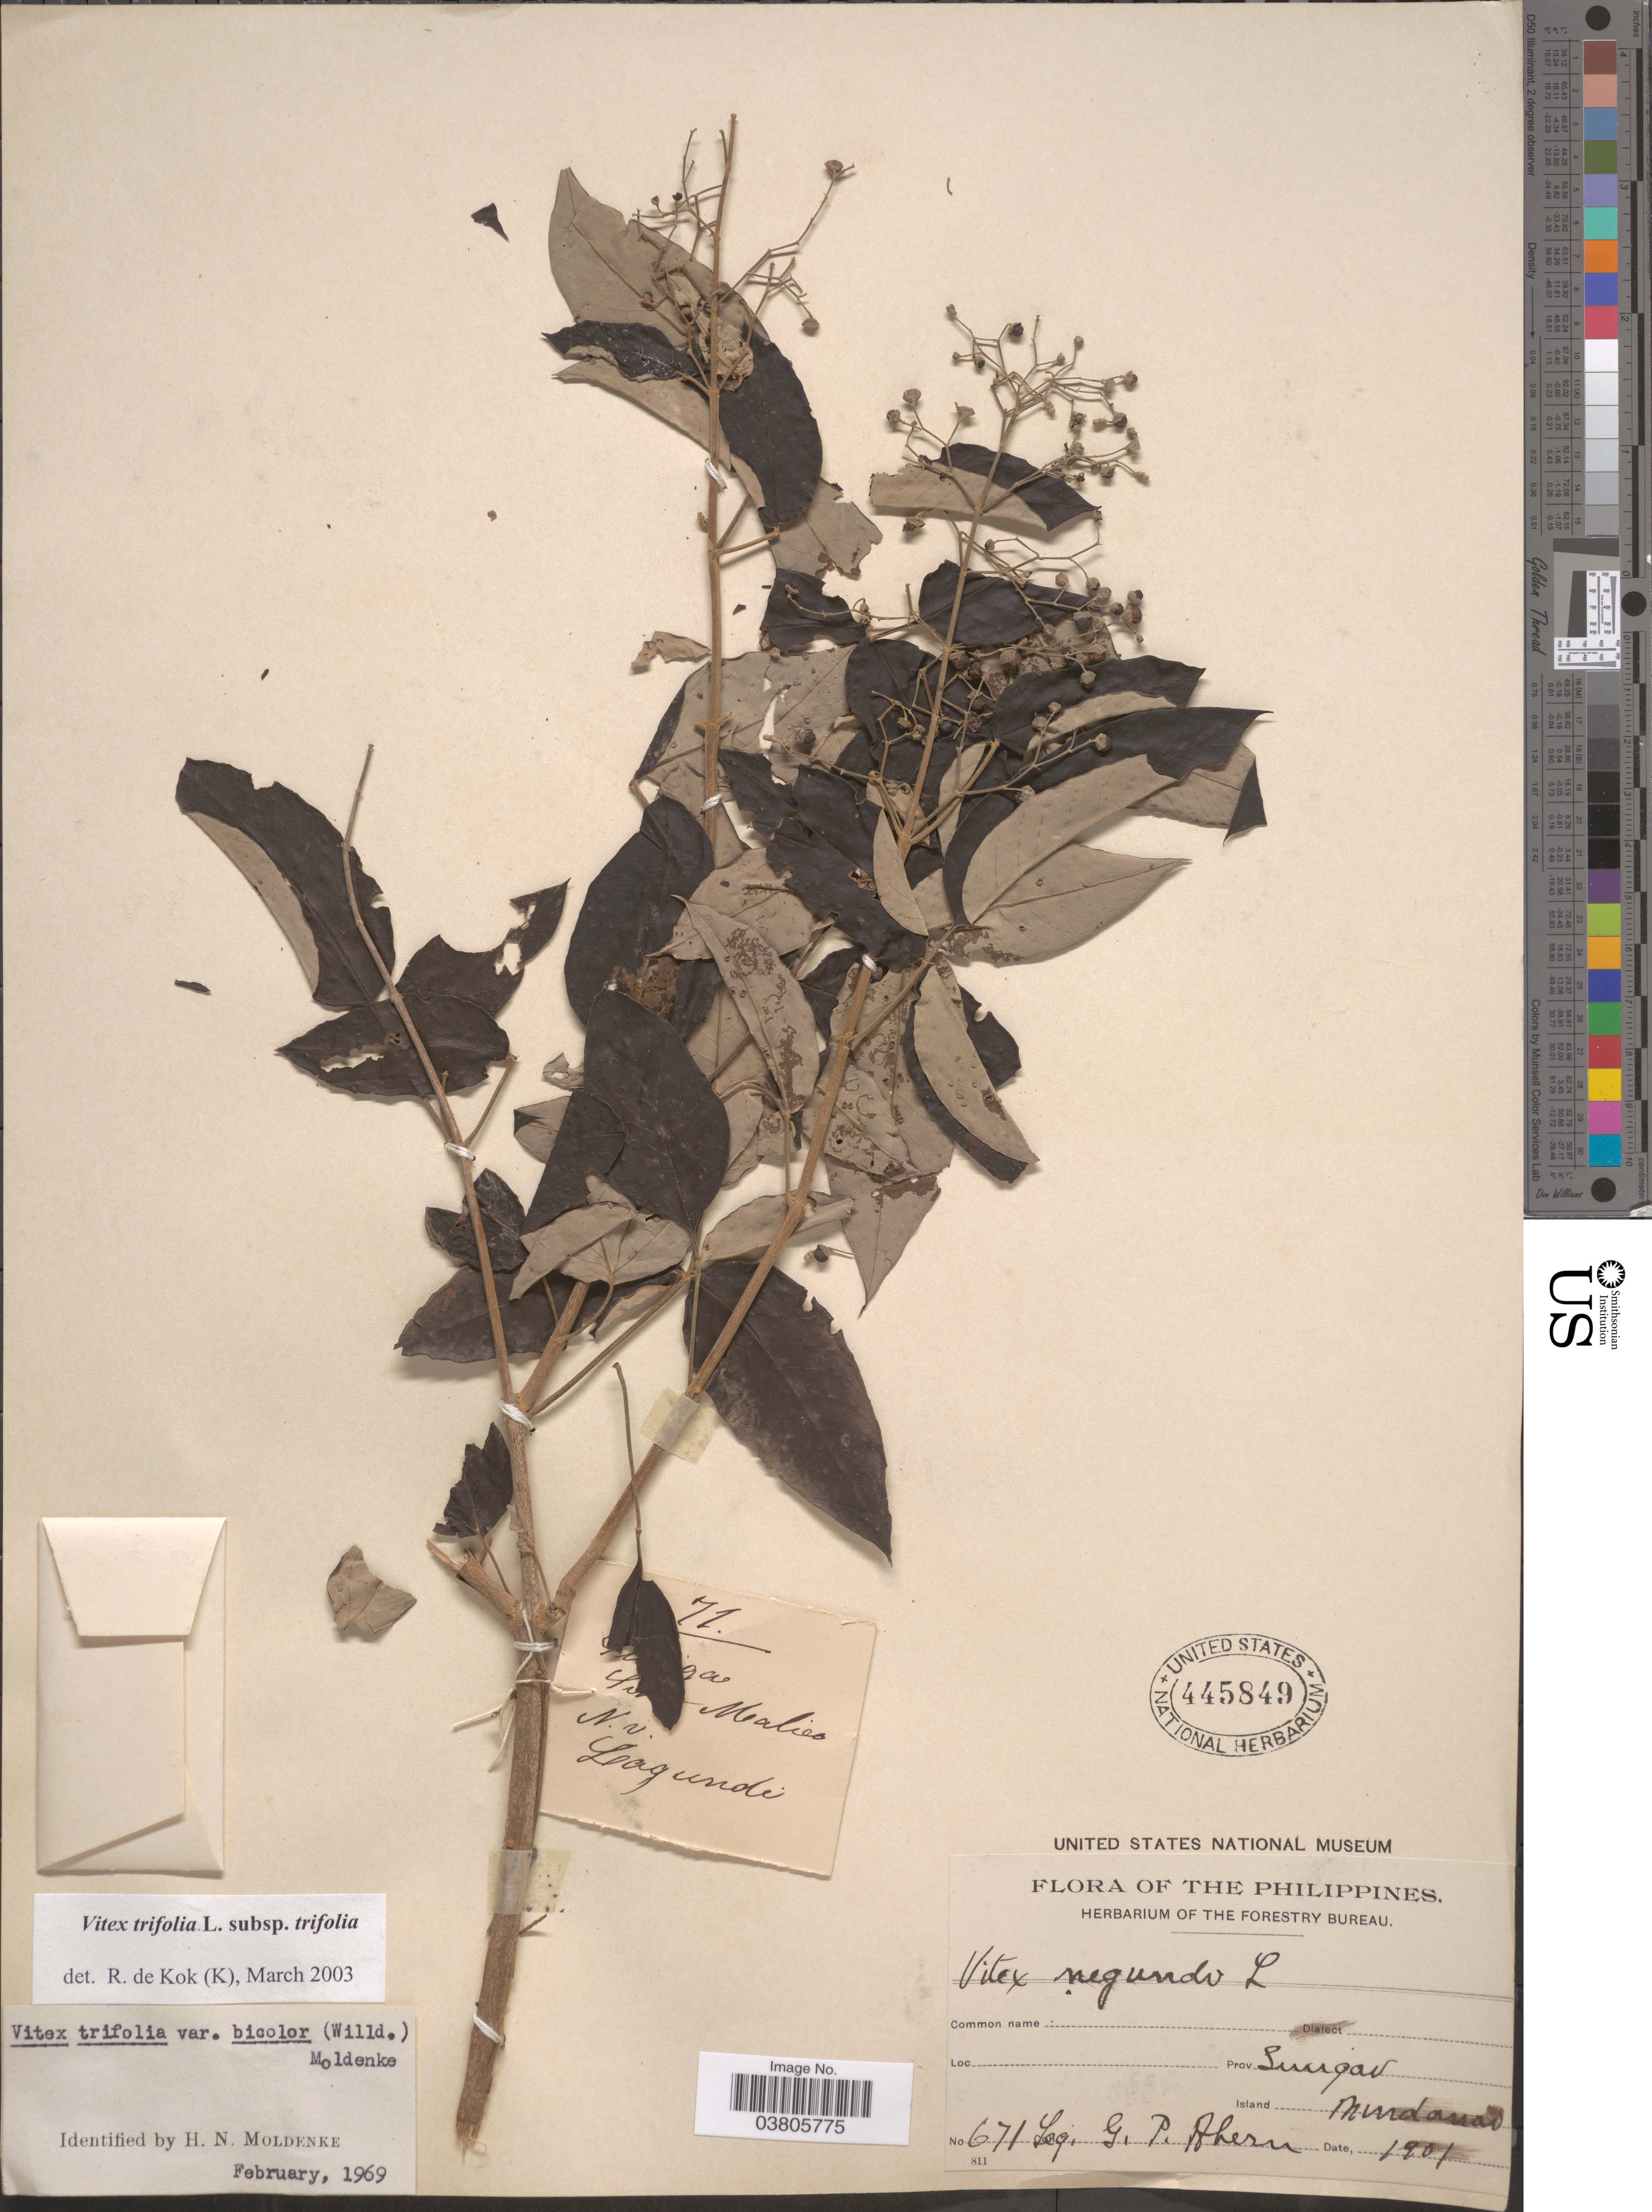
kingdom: Plantae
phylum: Tracheophyta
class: Magnoliopsida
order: Lamiales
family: Lamiaceae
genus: Vitex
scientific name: Vitex trifolia subsp. trifolia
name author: Vahl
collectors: G. Ahern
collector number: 671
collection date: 1901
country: Philippines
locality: Prov. Surigao. Island Mindanao.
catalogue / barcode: US 445849